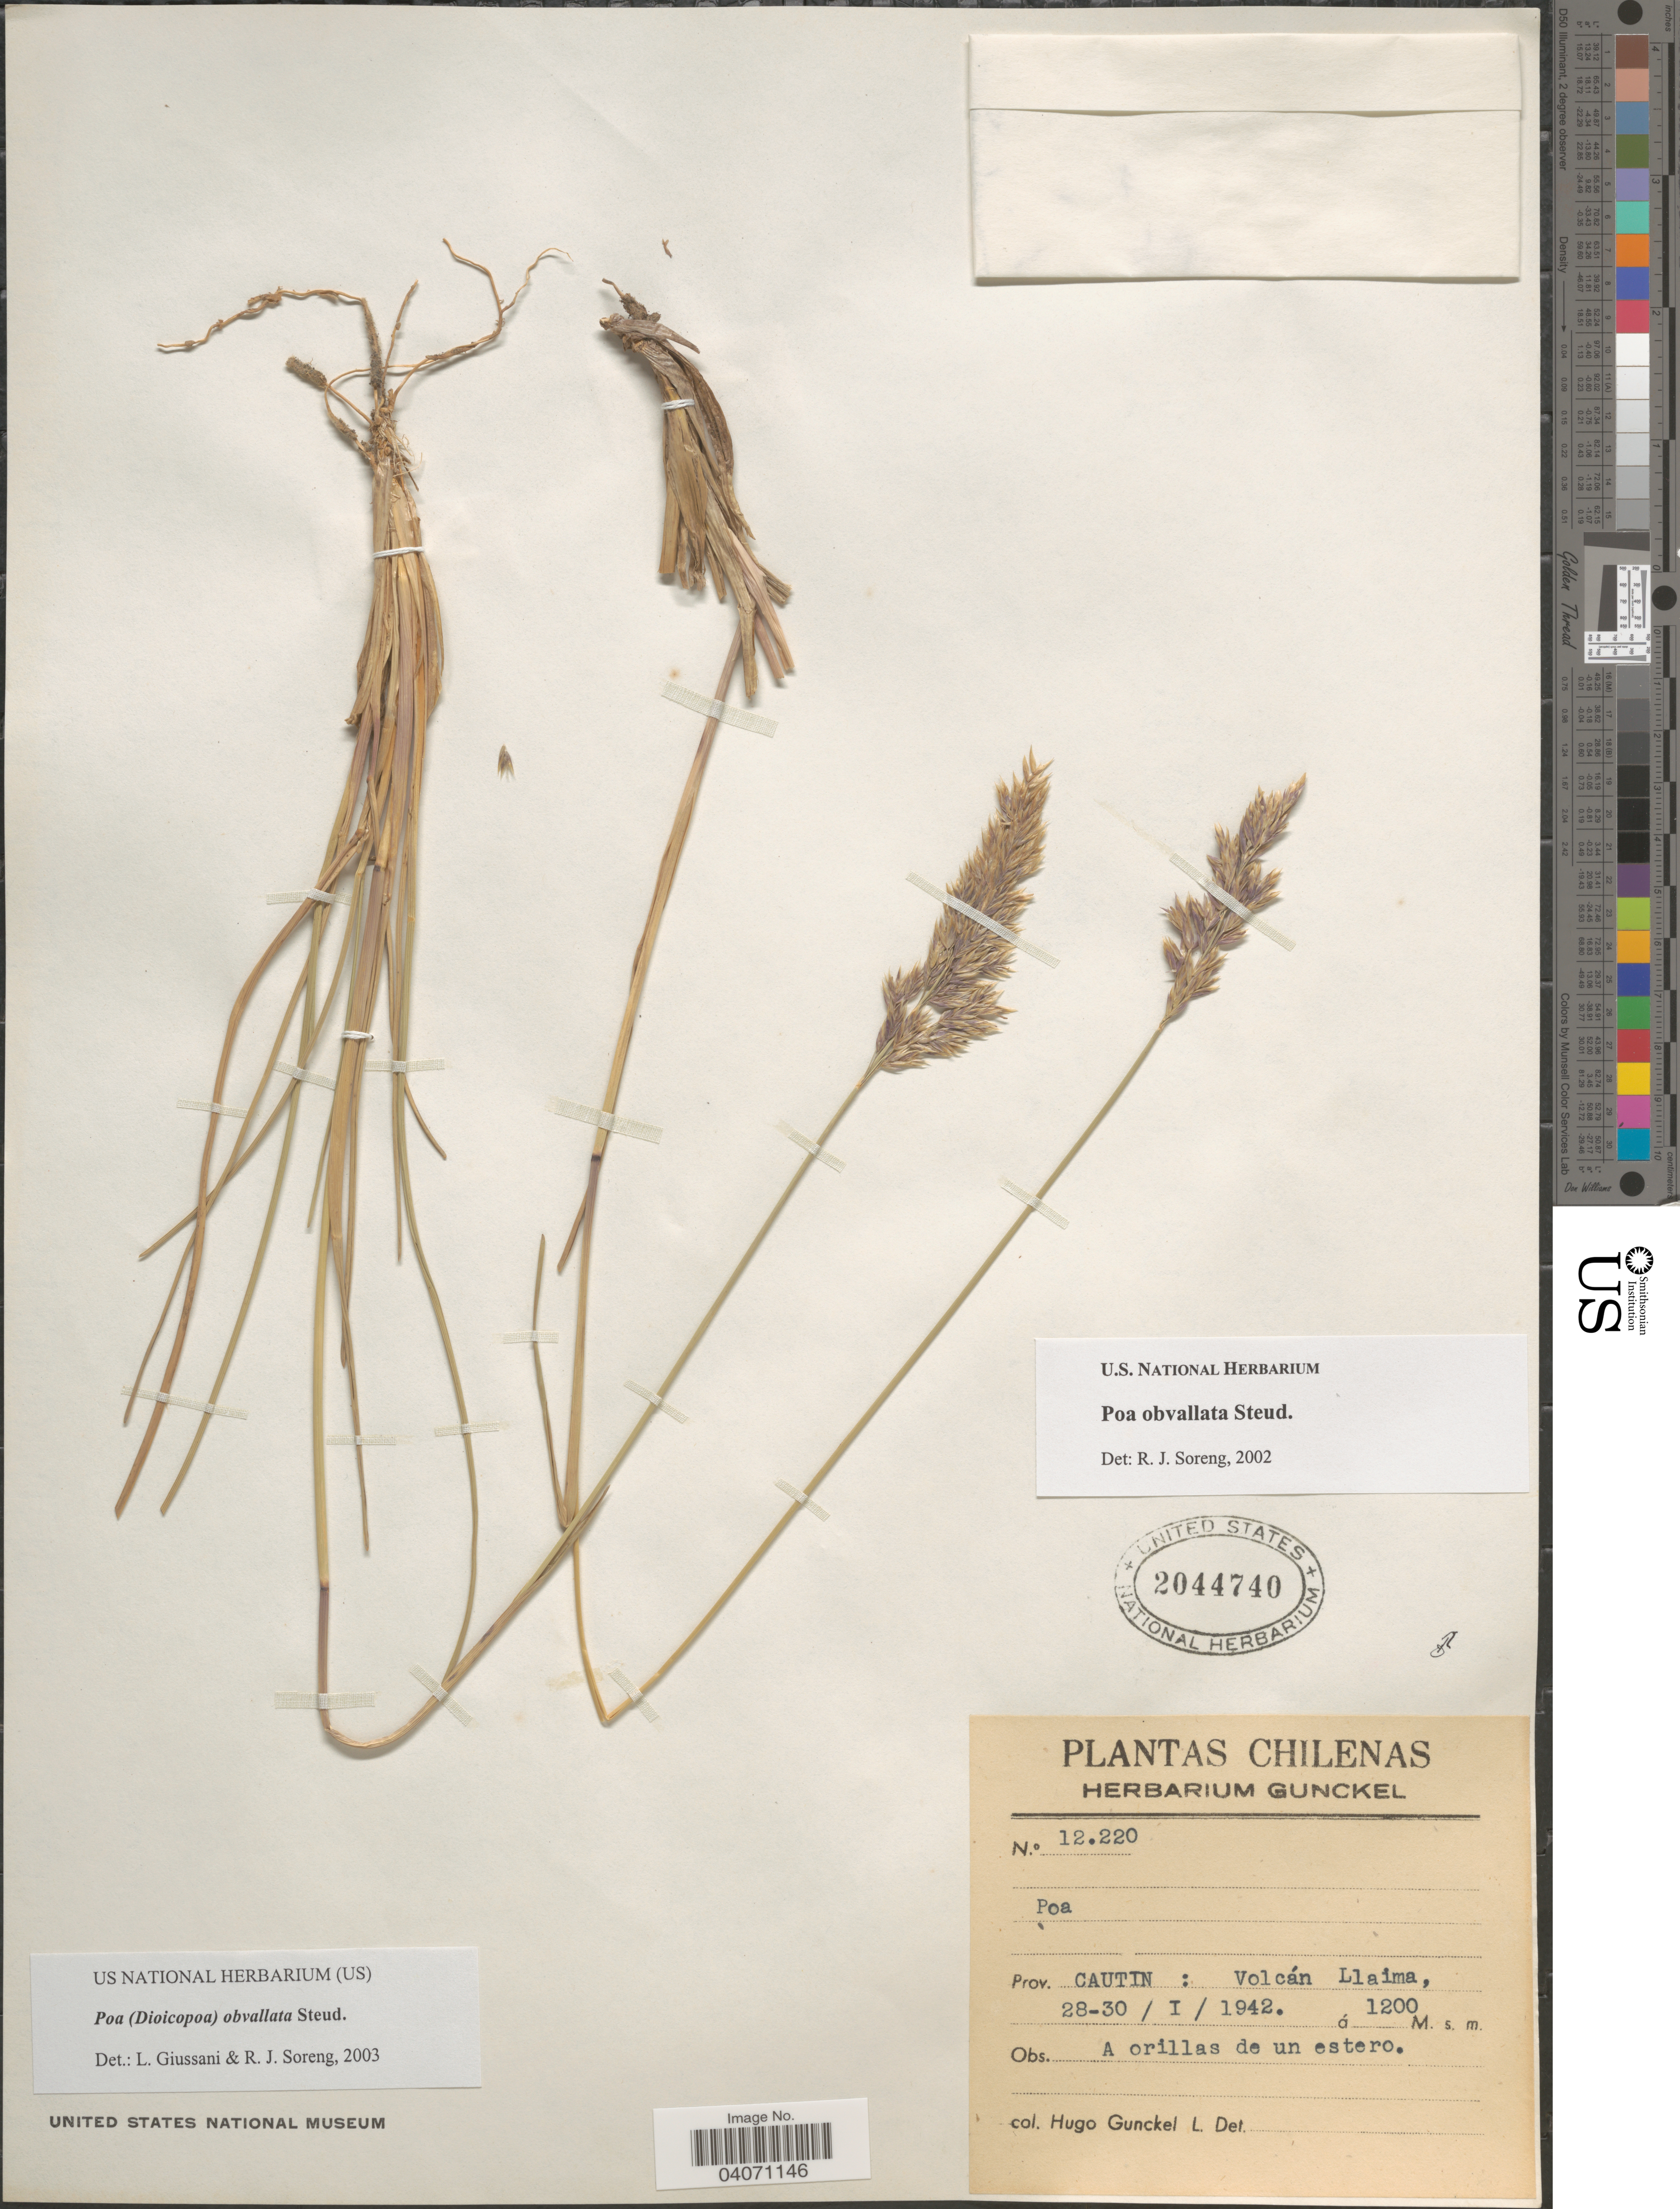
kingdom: Plantae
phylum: Tracheophyta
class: Liliopsida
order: Poales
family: Poaceae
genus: Poa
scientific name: Poa obvallata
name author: Steud.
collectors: H. Gunckel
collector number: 12220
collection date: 1942-01-28/1942-01-30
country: Chile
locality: Prov. Cautin: Volcán Llaima. A orillas de un estero.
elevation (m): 1200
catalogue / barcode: US 2044740